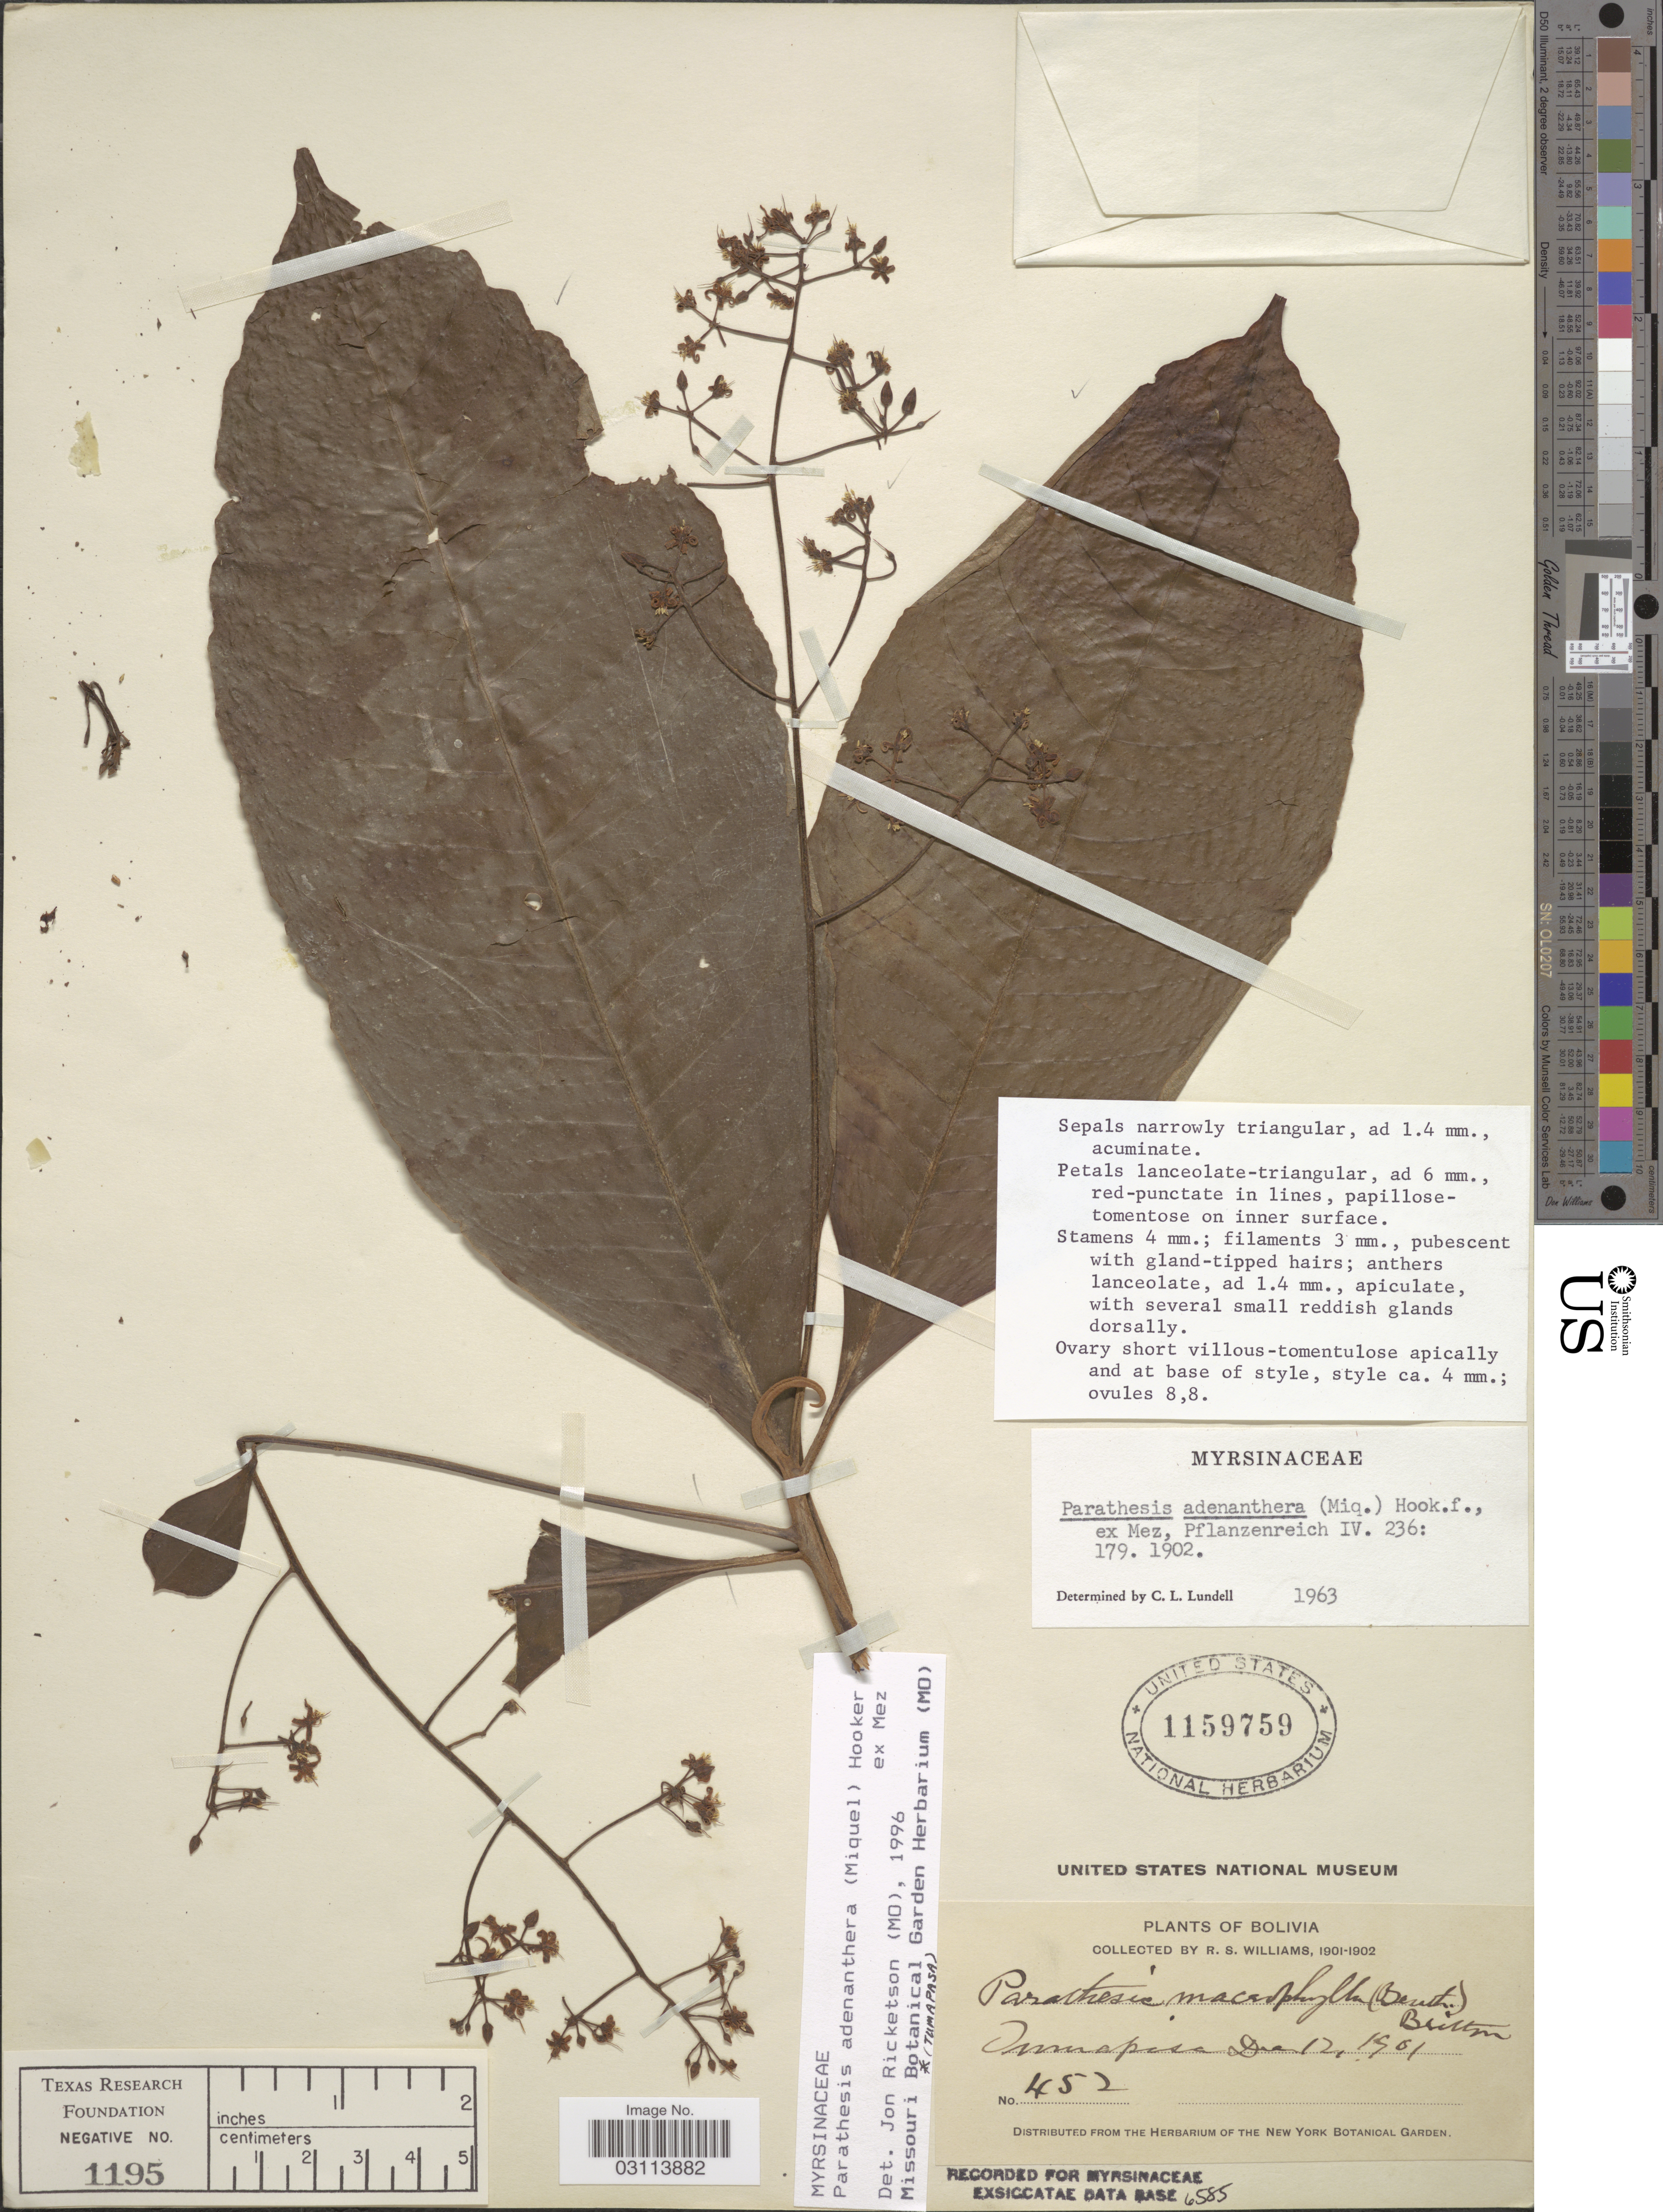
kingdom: Plantae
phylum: Tracheophyta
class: Magnoliopsida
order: Ericales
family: Primulaceae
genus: Parathesis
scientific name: Parathesis adenanthera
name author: (Miq.) Hook. f. ex Mez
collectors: R. S. Williams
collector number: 452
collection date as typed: Dec. 12, 1901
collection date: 1901-12-12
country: Bolivia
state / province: La Paz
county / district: Iturralde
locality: Tumupasa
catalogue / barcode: US 1159759